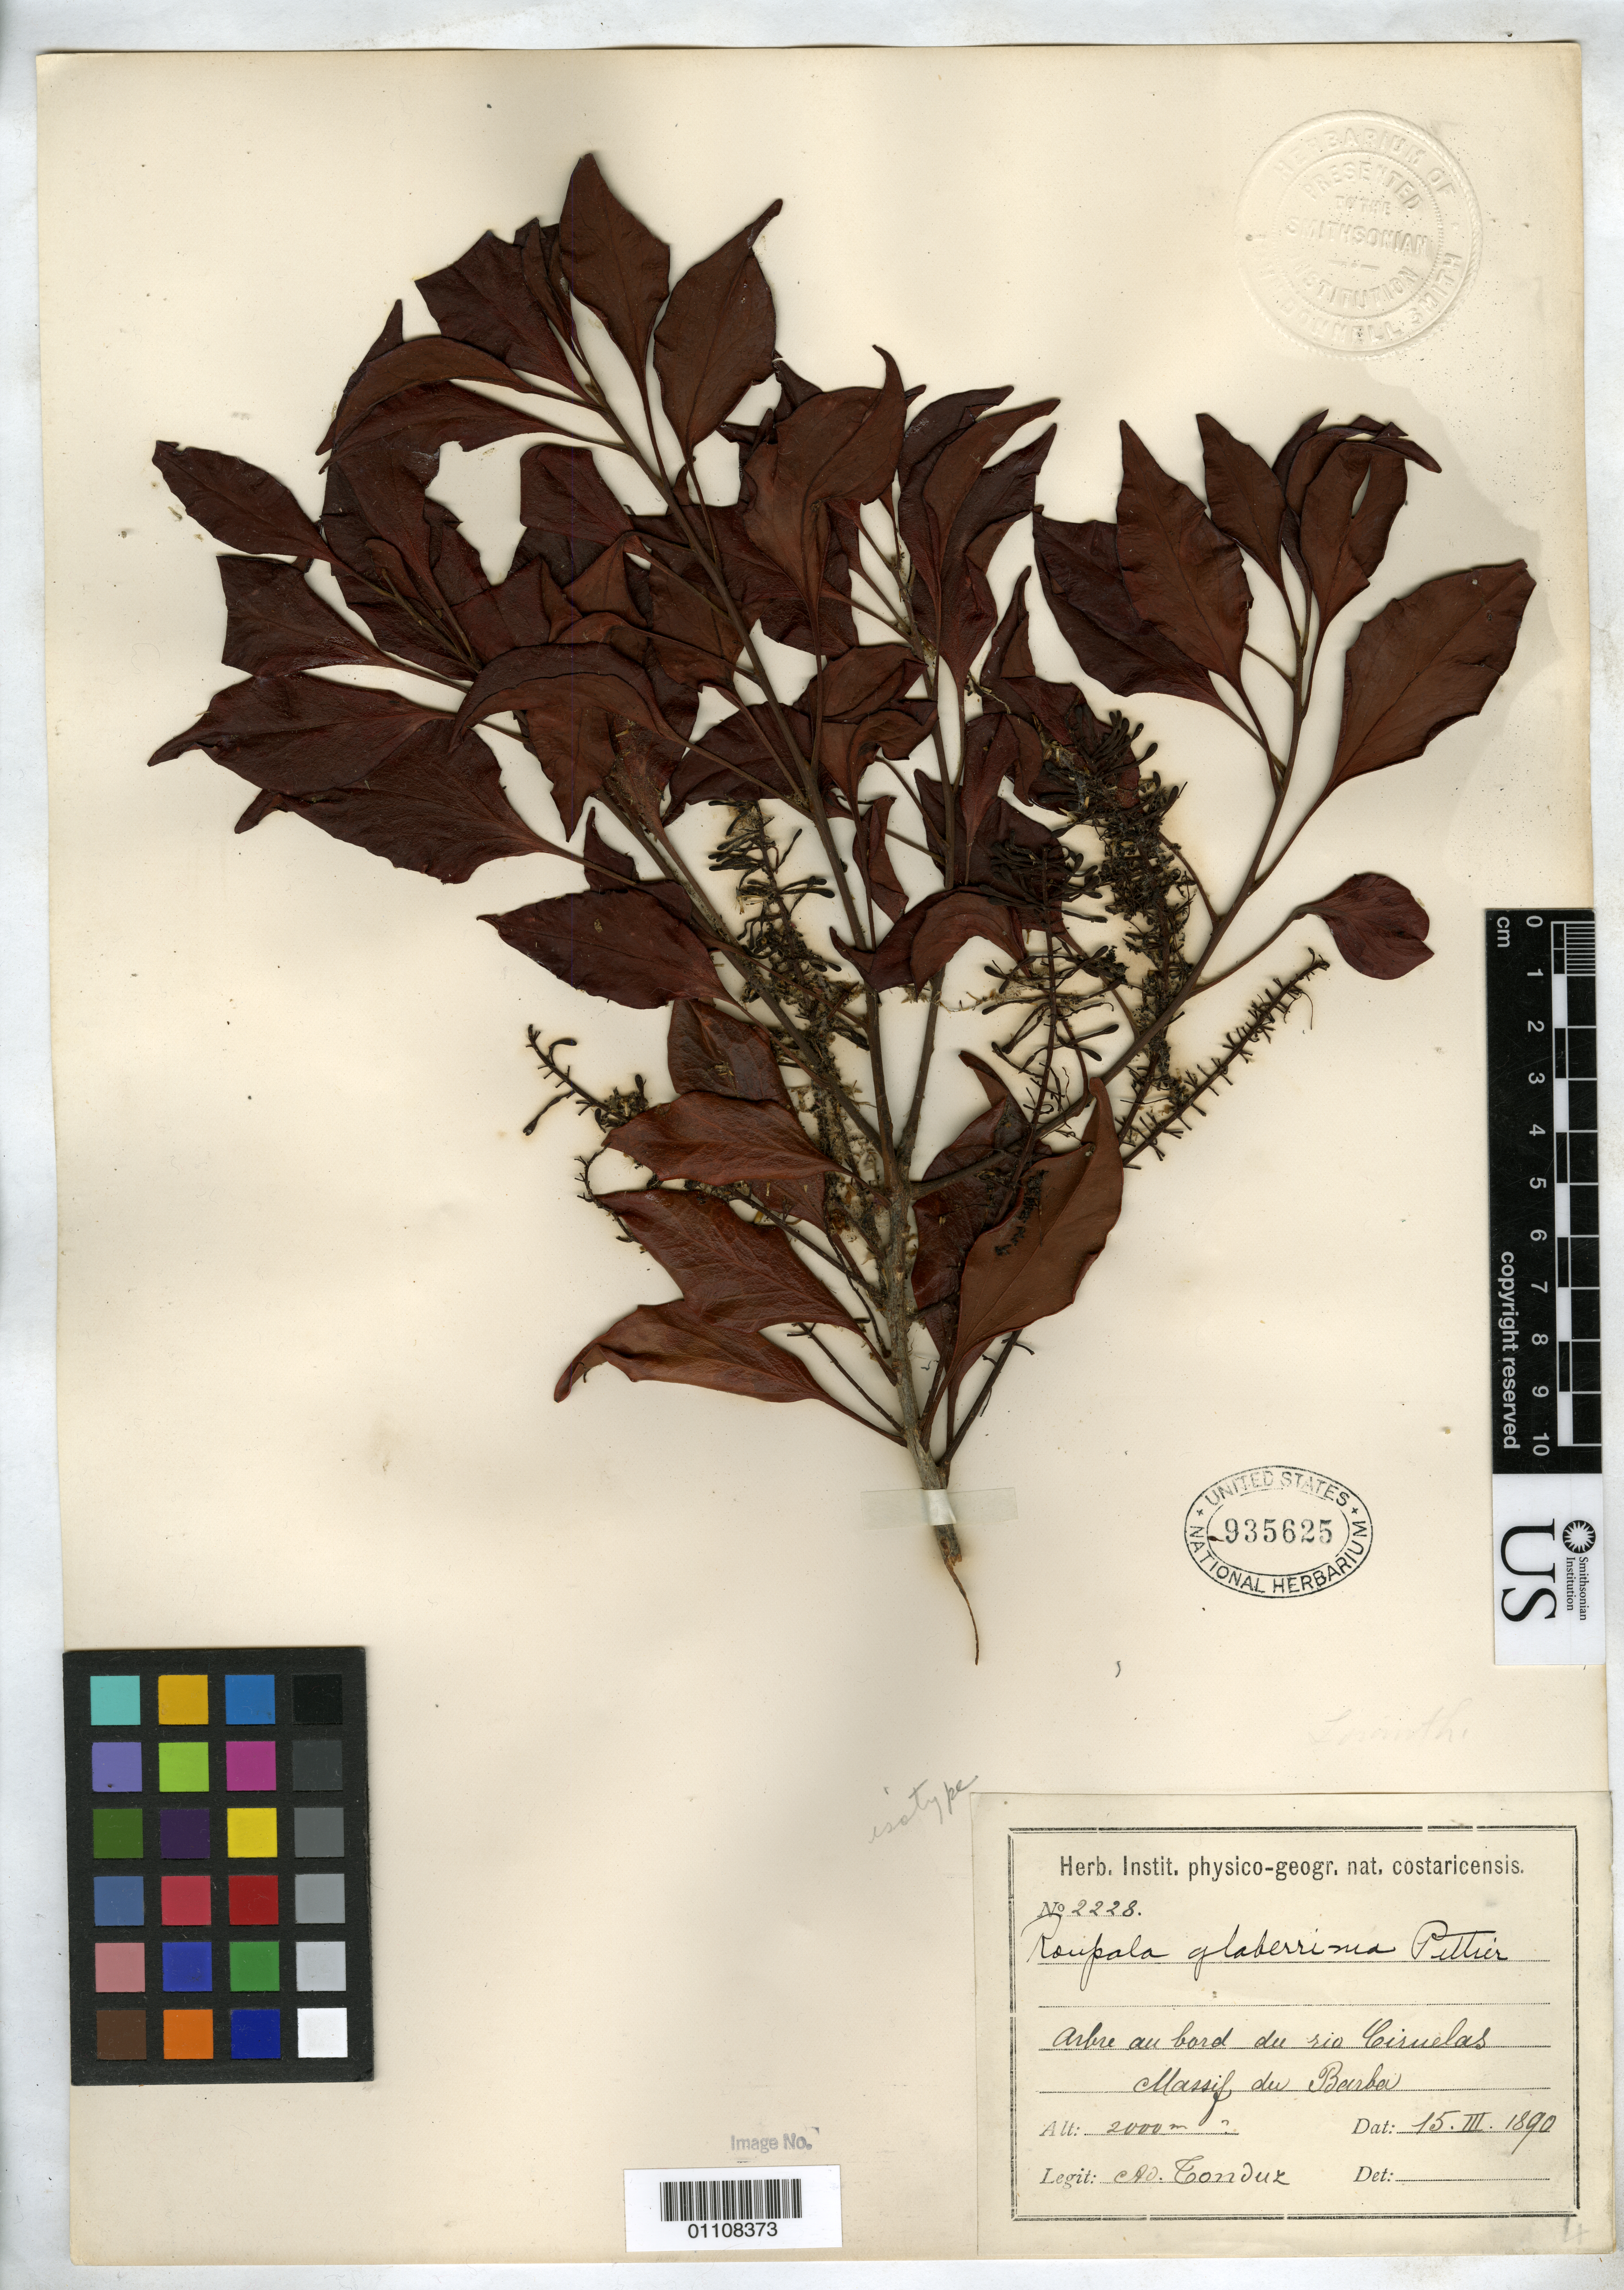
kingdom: Plantae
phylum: Tracheophyta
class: Magnoliopsida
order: Proteales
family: Proteaceae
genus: Roupala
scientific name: Roupala glaberrima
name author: Pittier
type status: Isotype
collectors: A. Tonduz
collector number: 2228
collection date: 1890-03-15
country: Costa Rica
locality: Ciruelas river above Barba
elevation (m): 2000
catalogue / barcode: US 935625